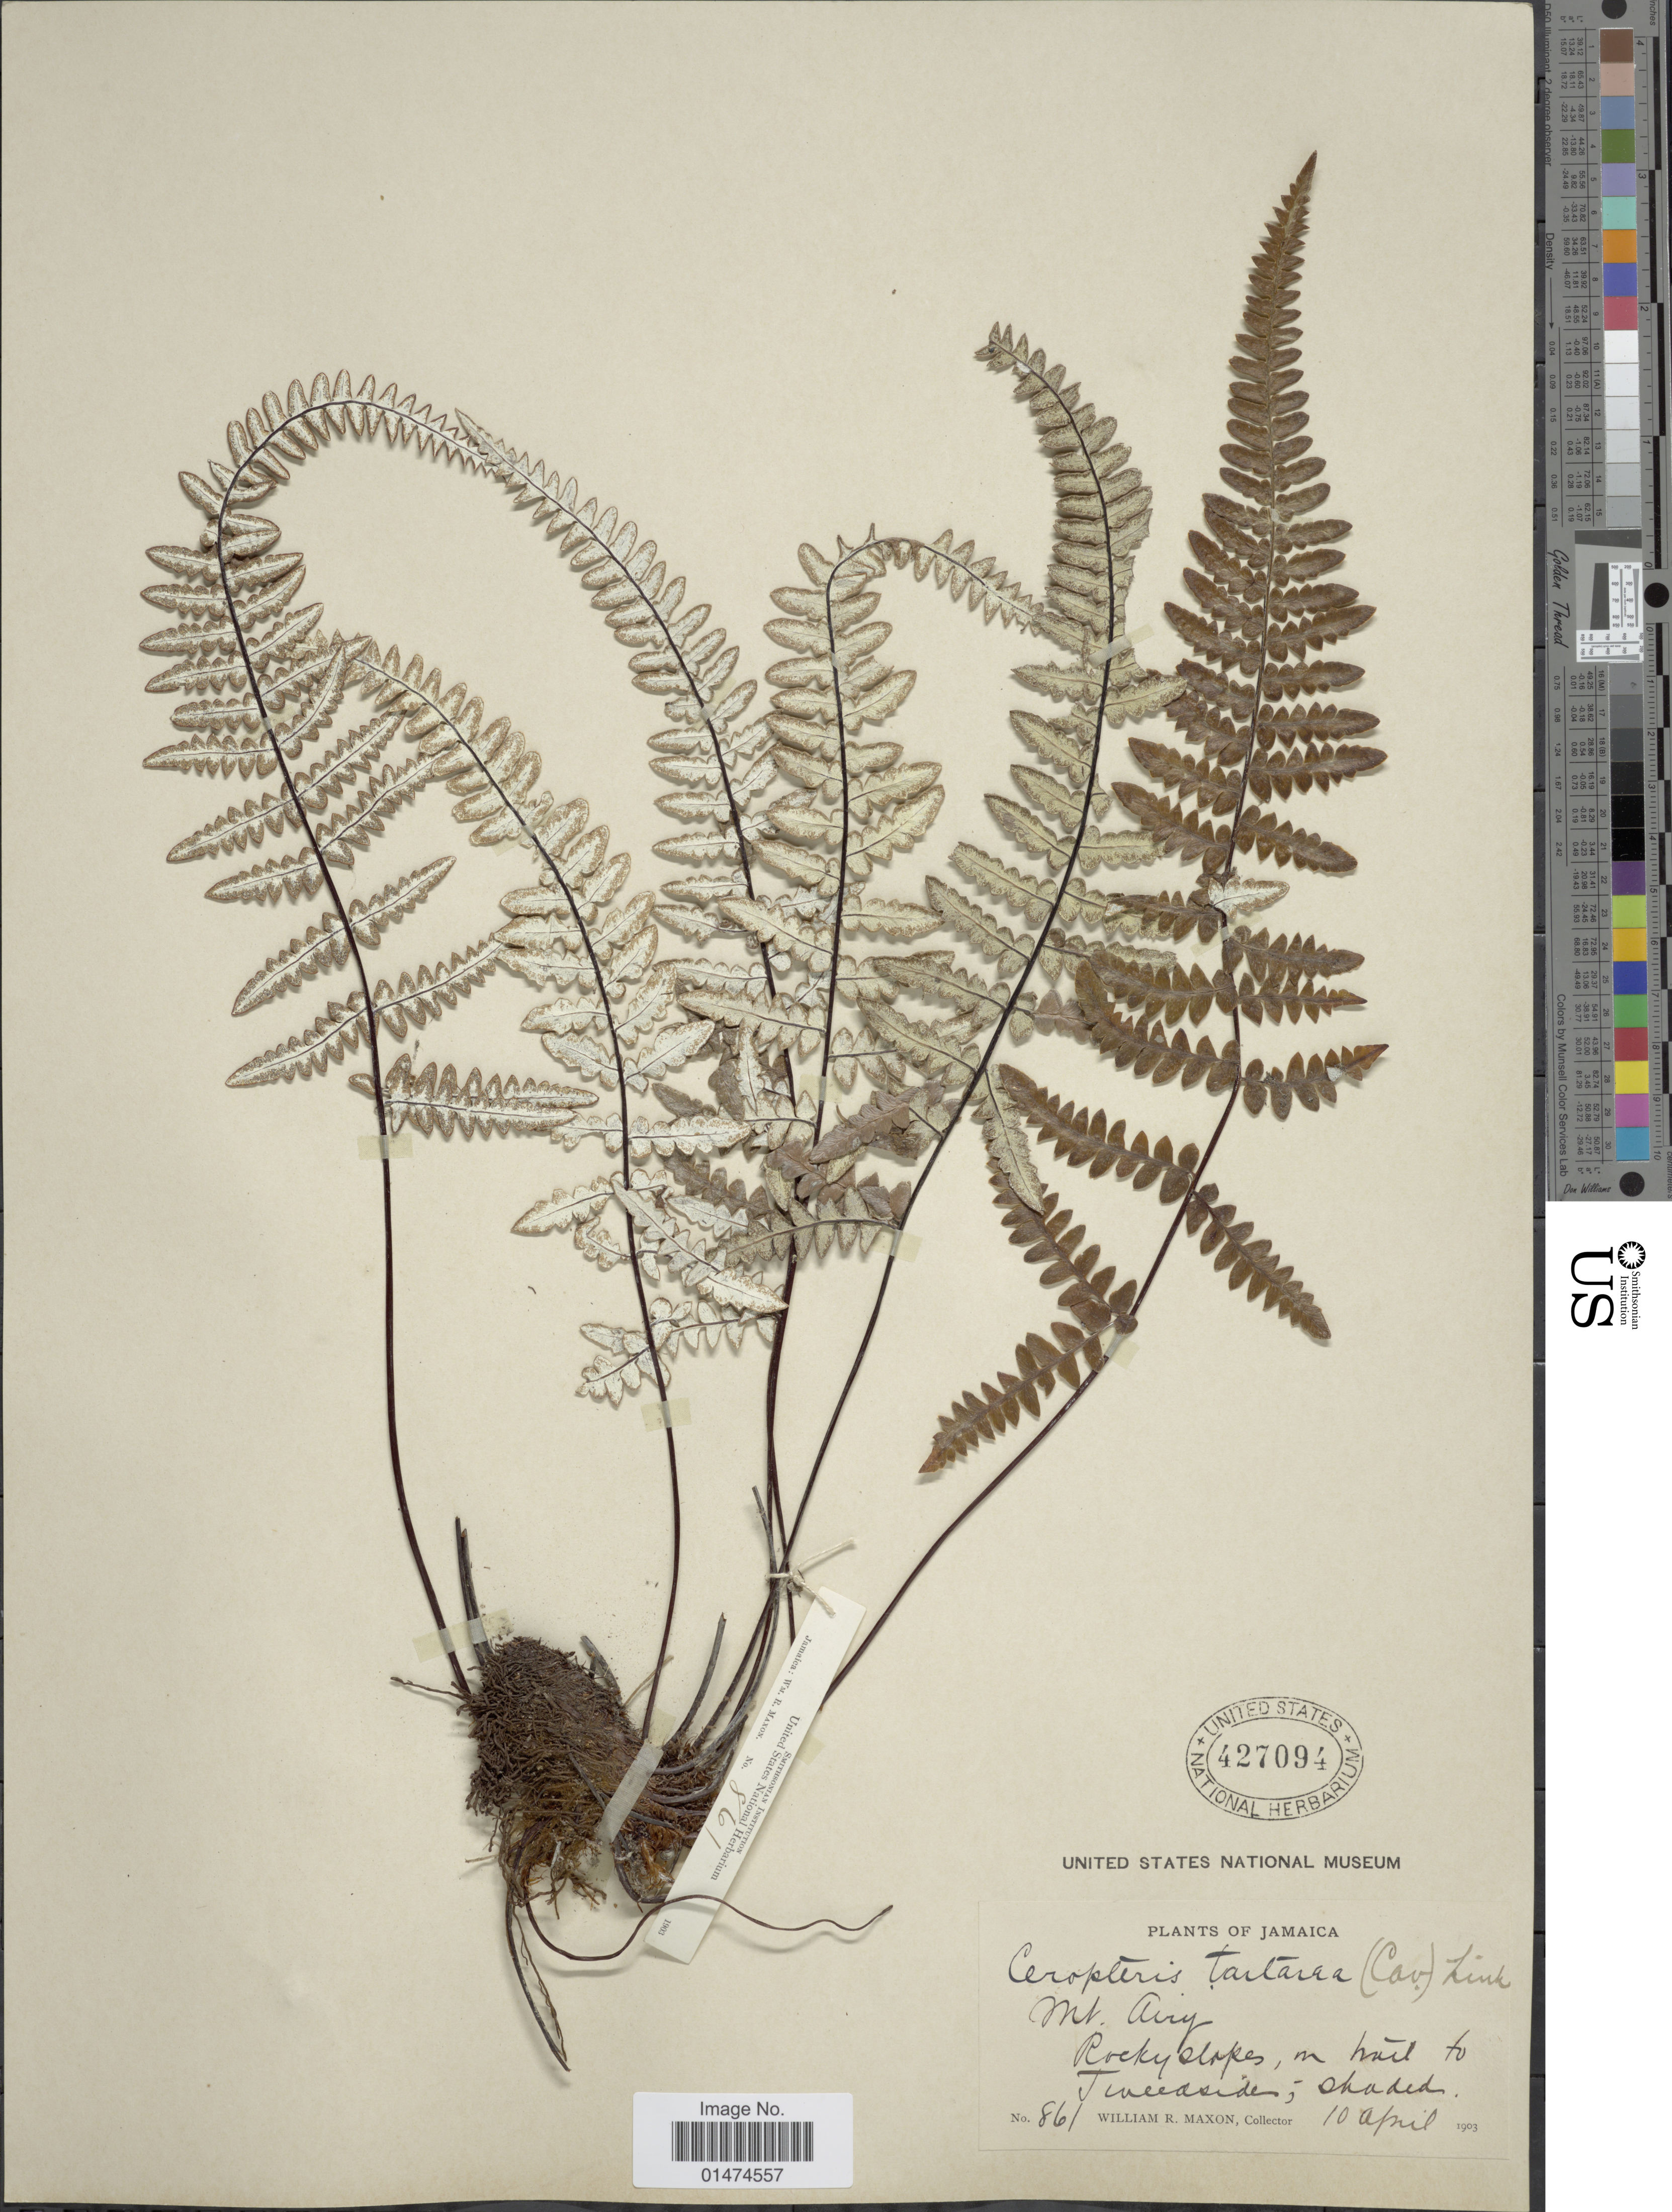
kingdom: Plantae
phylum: Tracheophyta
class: Polypodiopsida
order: Polypodiales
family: Pteridaceae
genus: Pityrogramma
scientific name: Pityrogramma ebenea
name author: (L.) Proctor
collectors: W. R. Maxon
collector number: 861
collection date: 1903-04-10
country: Jamaica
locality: Mt. Airy. Rocky slopes, on trail to Tweedside.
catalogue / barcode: US 427094